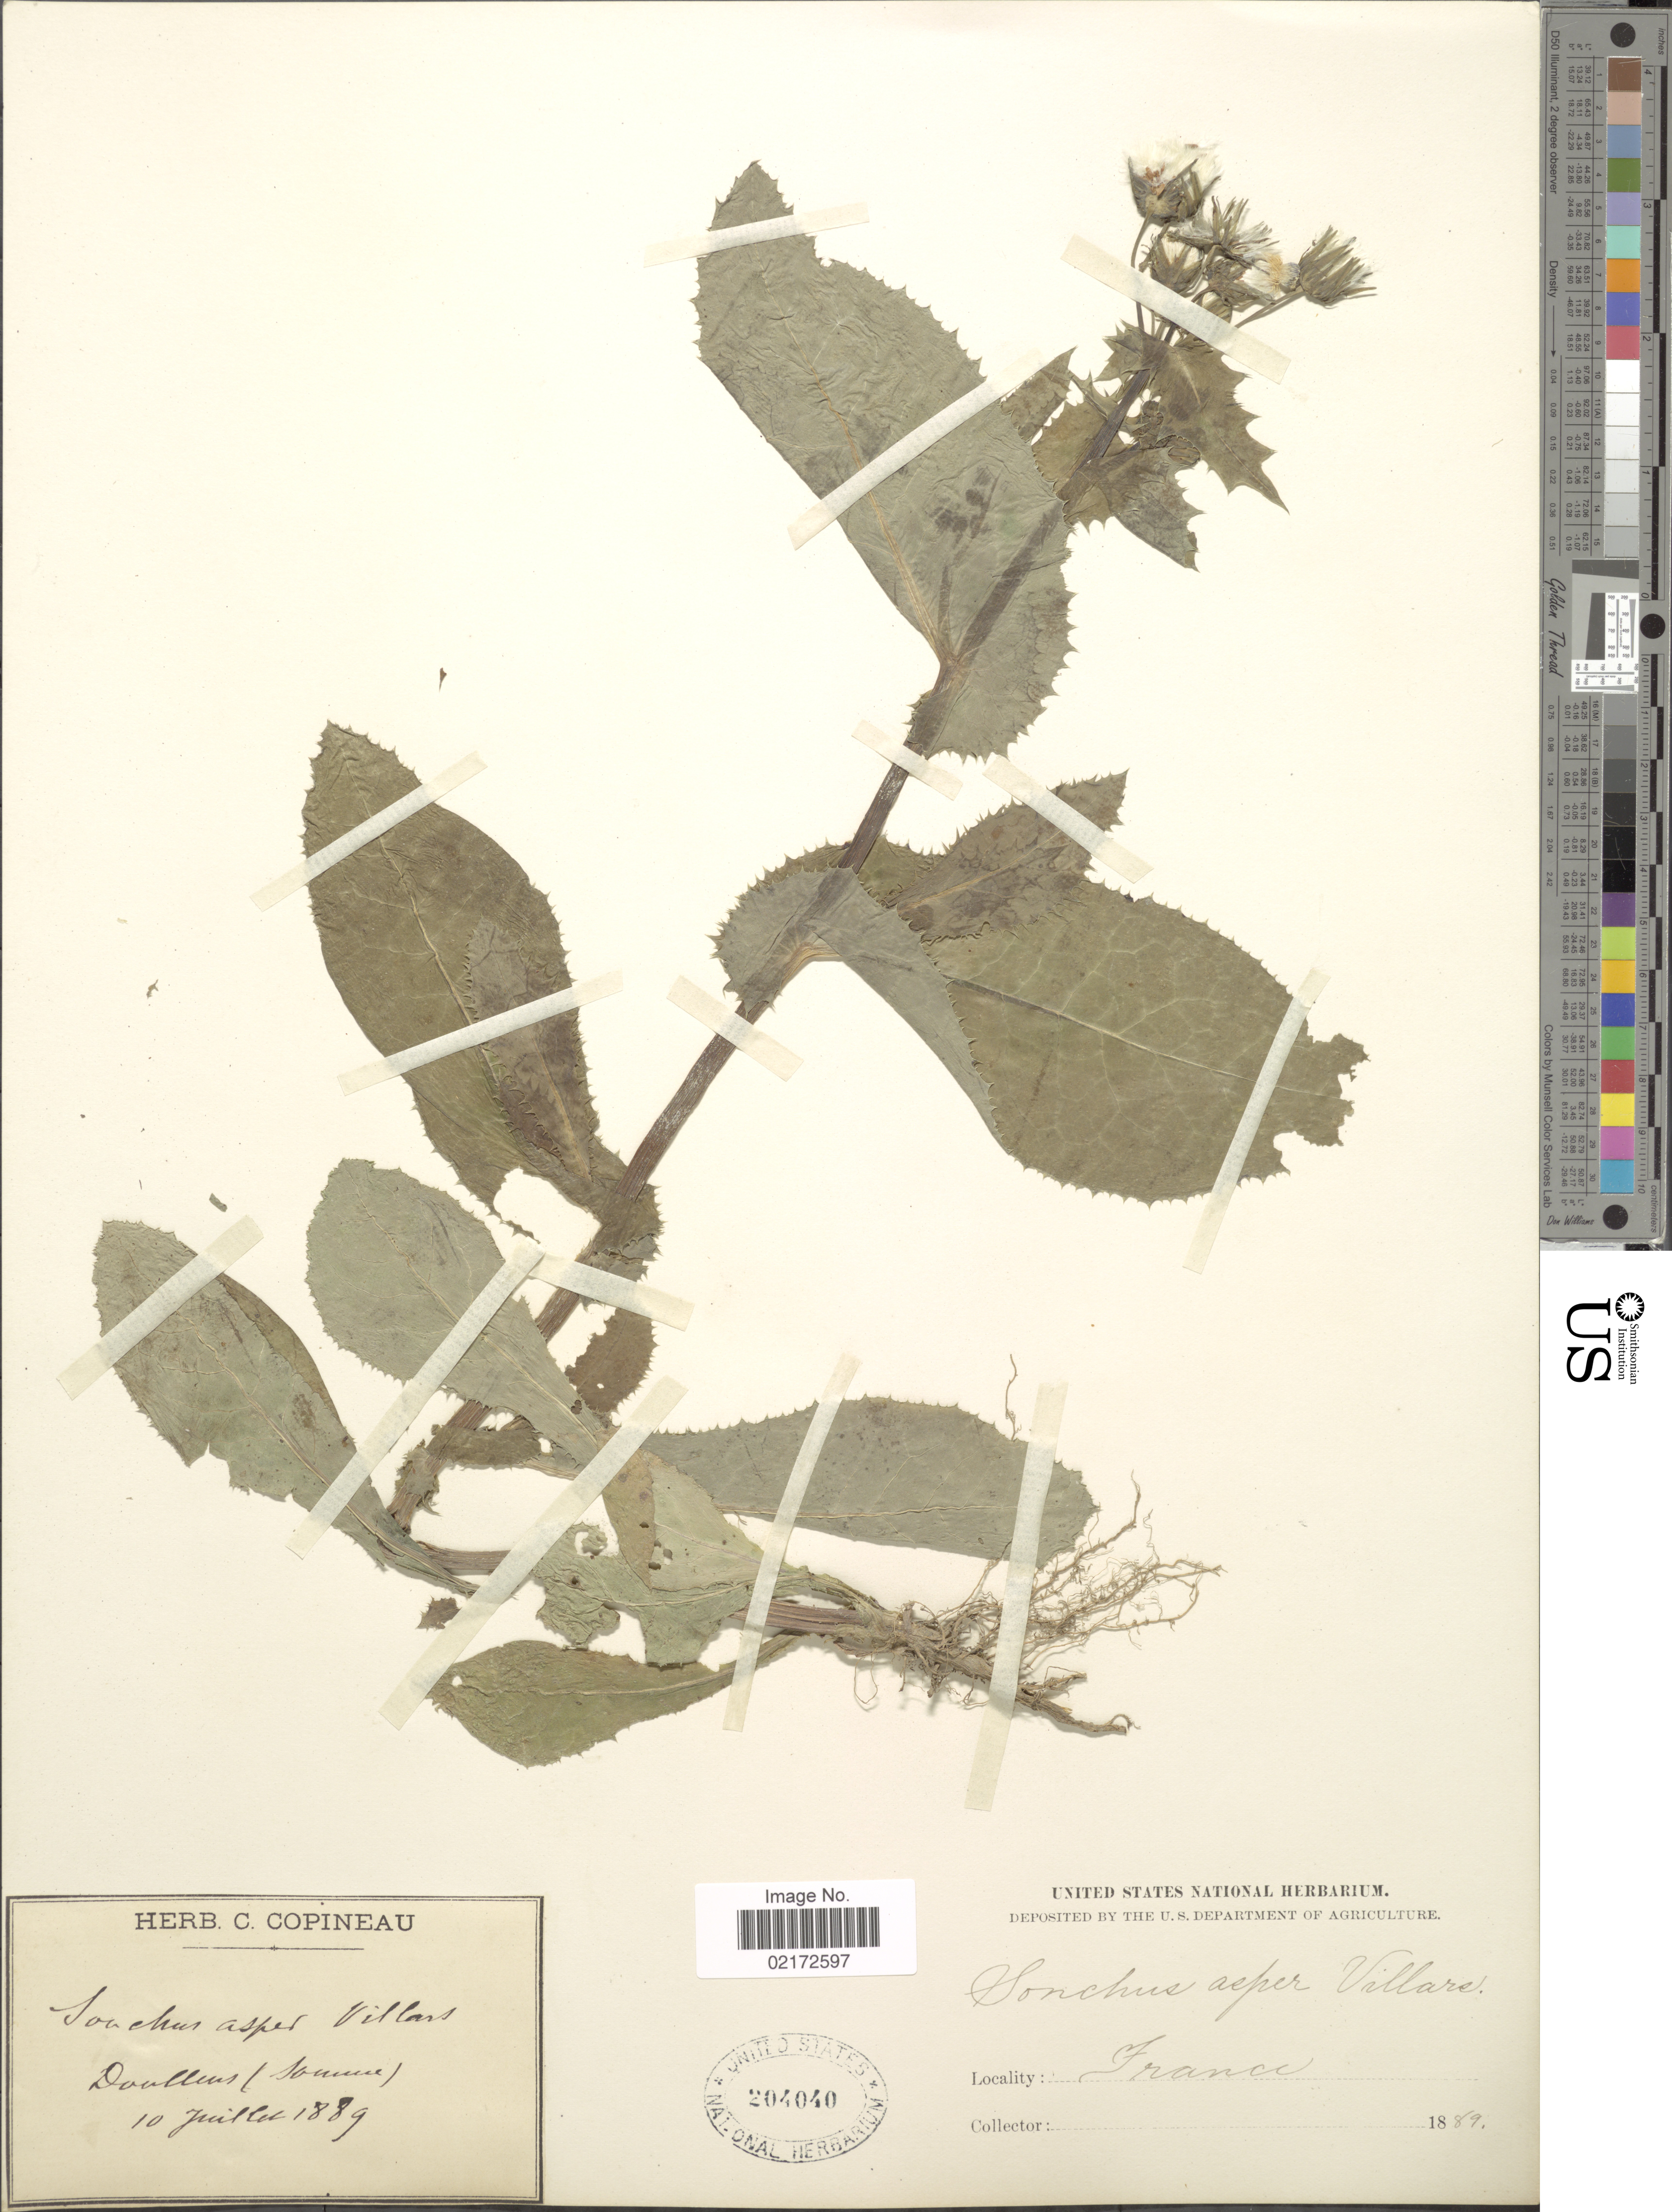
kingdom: Plantae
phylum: Tracheophyta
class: Magnoliopsida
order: Asterales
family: Asteraceae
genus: Sonchus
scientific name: Sonchus asper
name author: (L.) Hill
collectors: ex herb. C. Copineau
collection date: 1889-07-10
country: France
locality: Doullens (Somme)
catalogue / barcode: US 204040